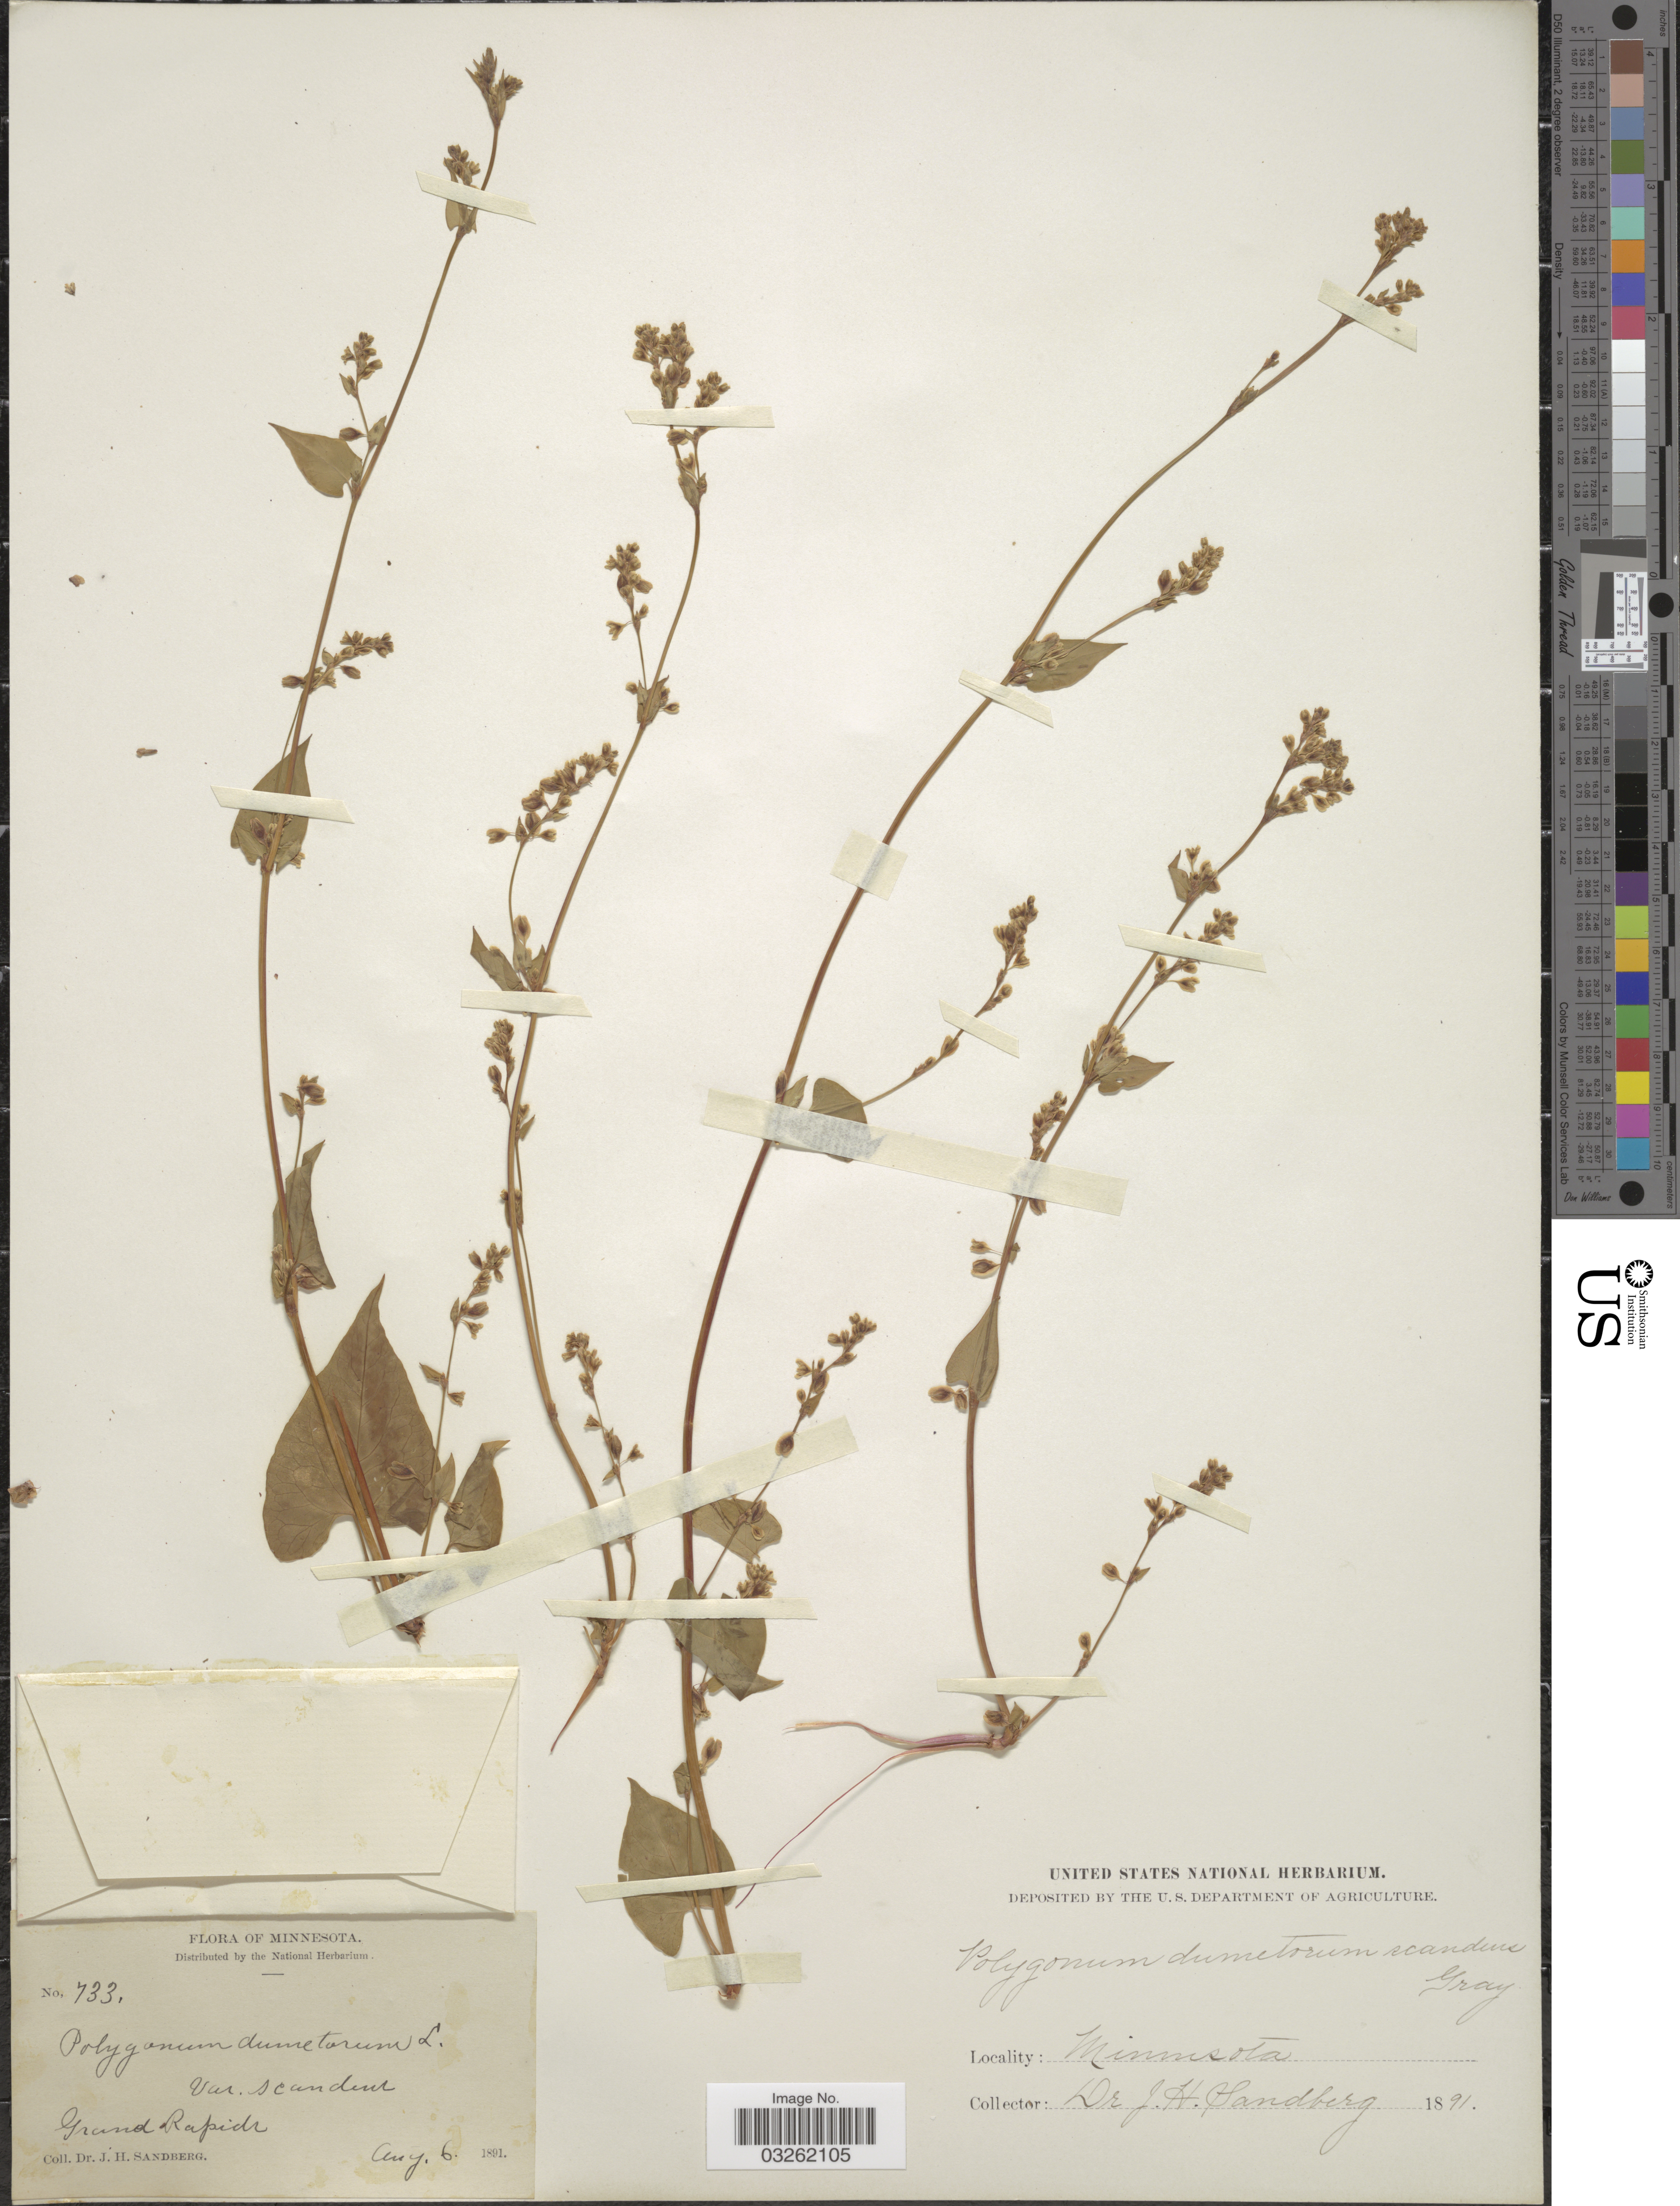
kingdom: Plantae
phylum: Tracheophyta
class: Magnoliopsida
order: Caryophyllales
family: Polygonaceae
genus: Fallopia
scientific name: Fallopia scandens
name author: (L.) Holub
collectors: J. H. Sandberg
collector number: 733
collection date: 1891-08-06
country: United States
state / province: Minnesota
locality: Grand Rapids.